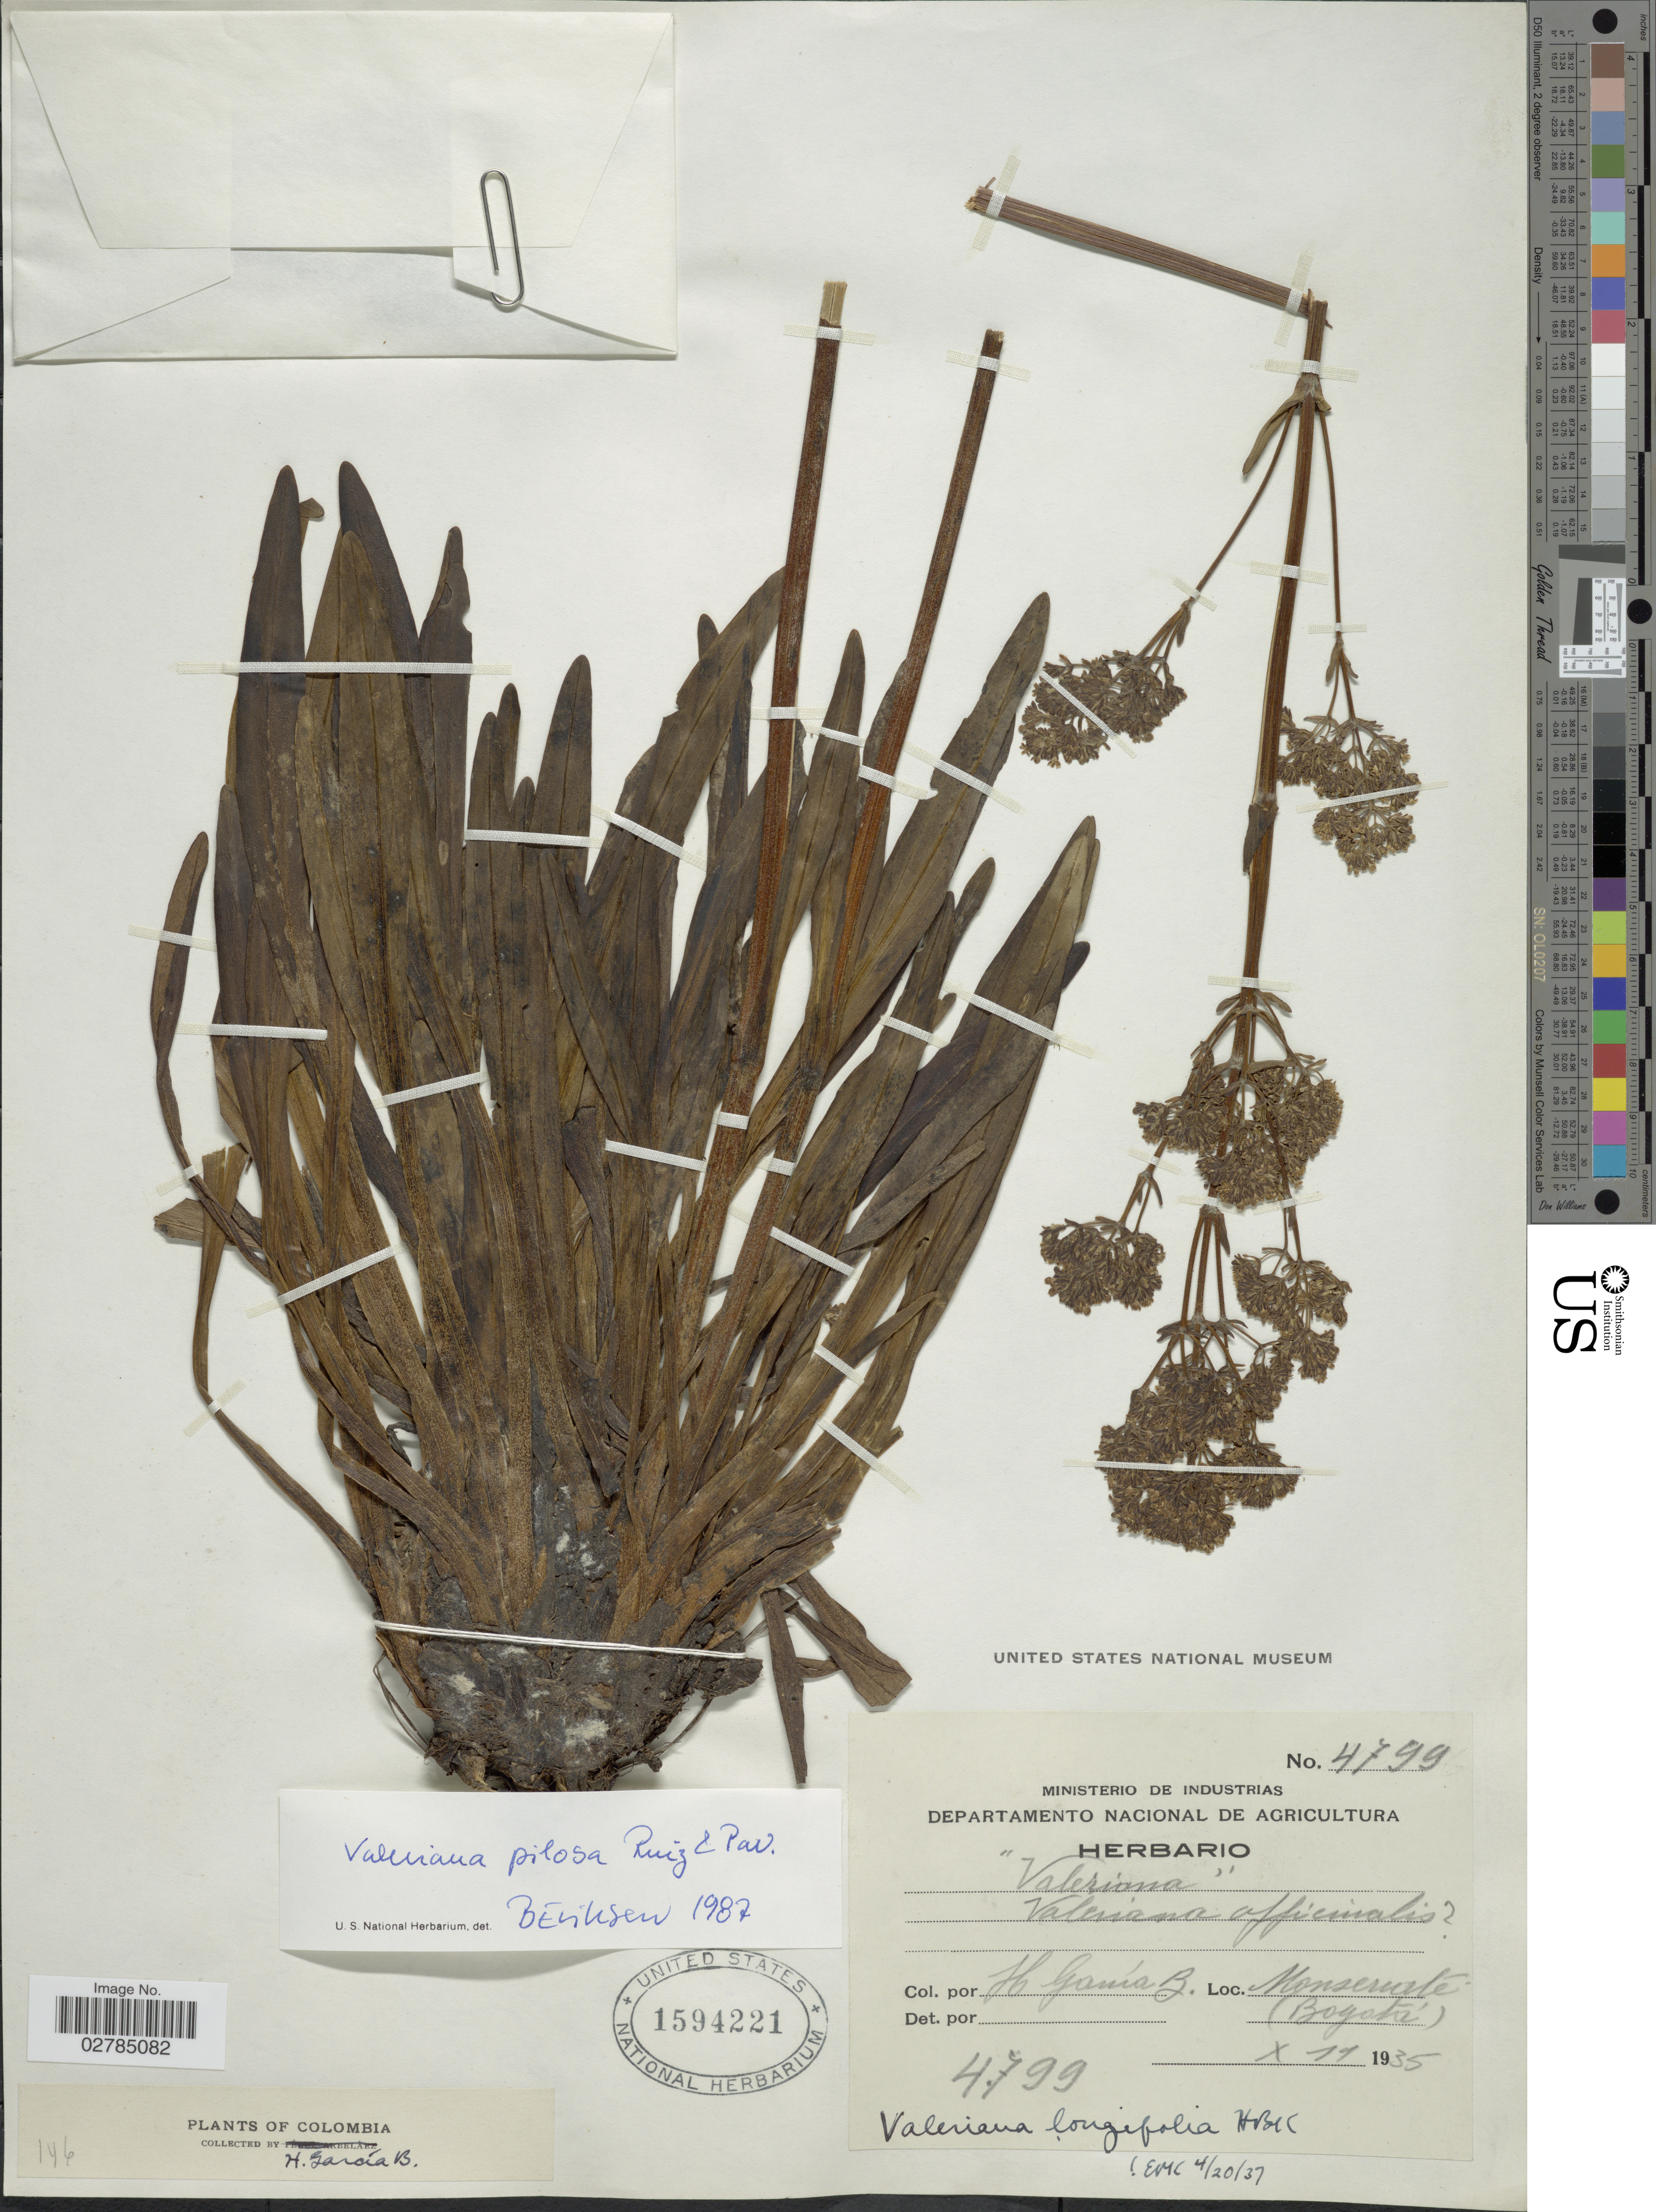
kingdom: Plantae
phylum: Tracheophyta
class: Magnoliopsida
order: Dipsacales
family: Caprifoliaceae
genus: Valeriana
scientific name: Valeriana pilosa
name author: Ruiz & Pav.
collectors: H. García Barriga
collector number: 4799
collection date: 1935-10-11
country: Colombia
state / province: Bogota D.C.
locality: Monserate (Bogota).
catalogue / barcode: US 1594221